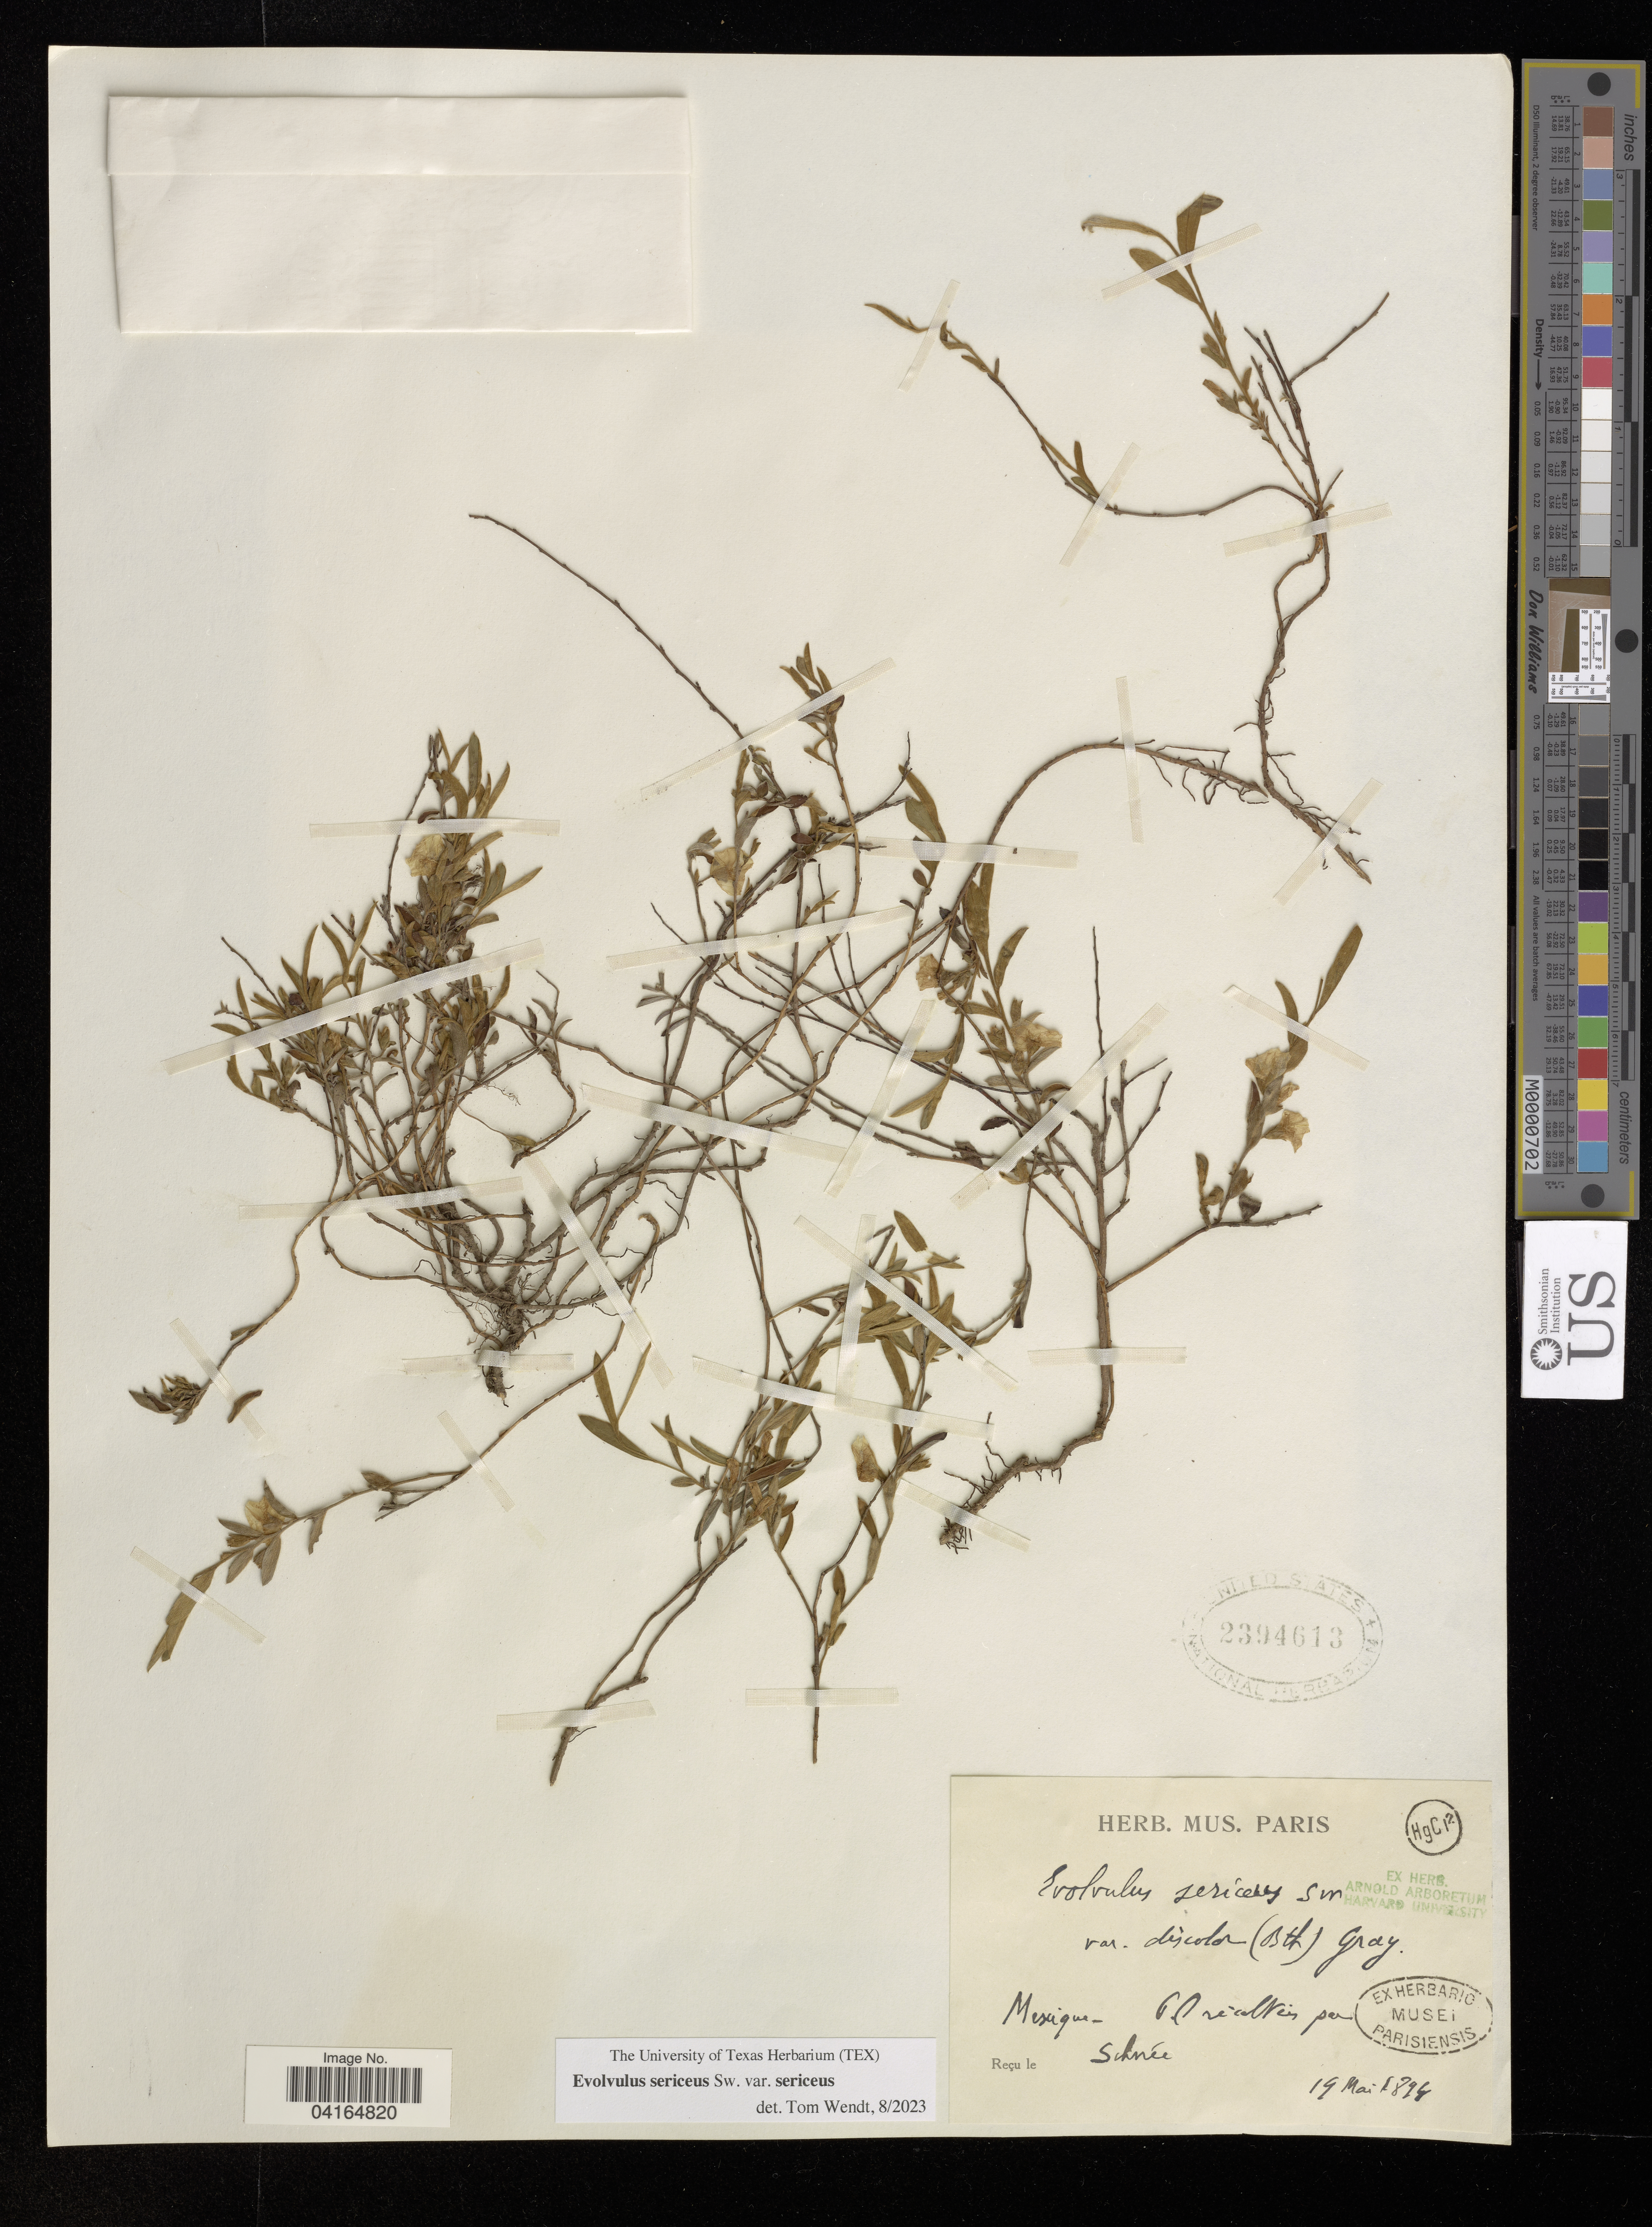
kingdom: Plantae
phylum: Tracheophyta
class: Magnoliopsida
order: Solanales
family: Convolvulaceae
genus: Evolvulus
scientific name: Evolvulus sericeus var. sericeus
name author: Sw.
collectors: Schnée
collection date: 1894-03-19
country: Mexico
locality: G. Oriodleis pa.*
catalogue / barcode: US 2394613